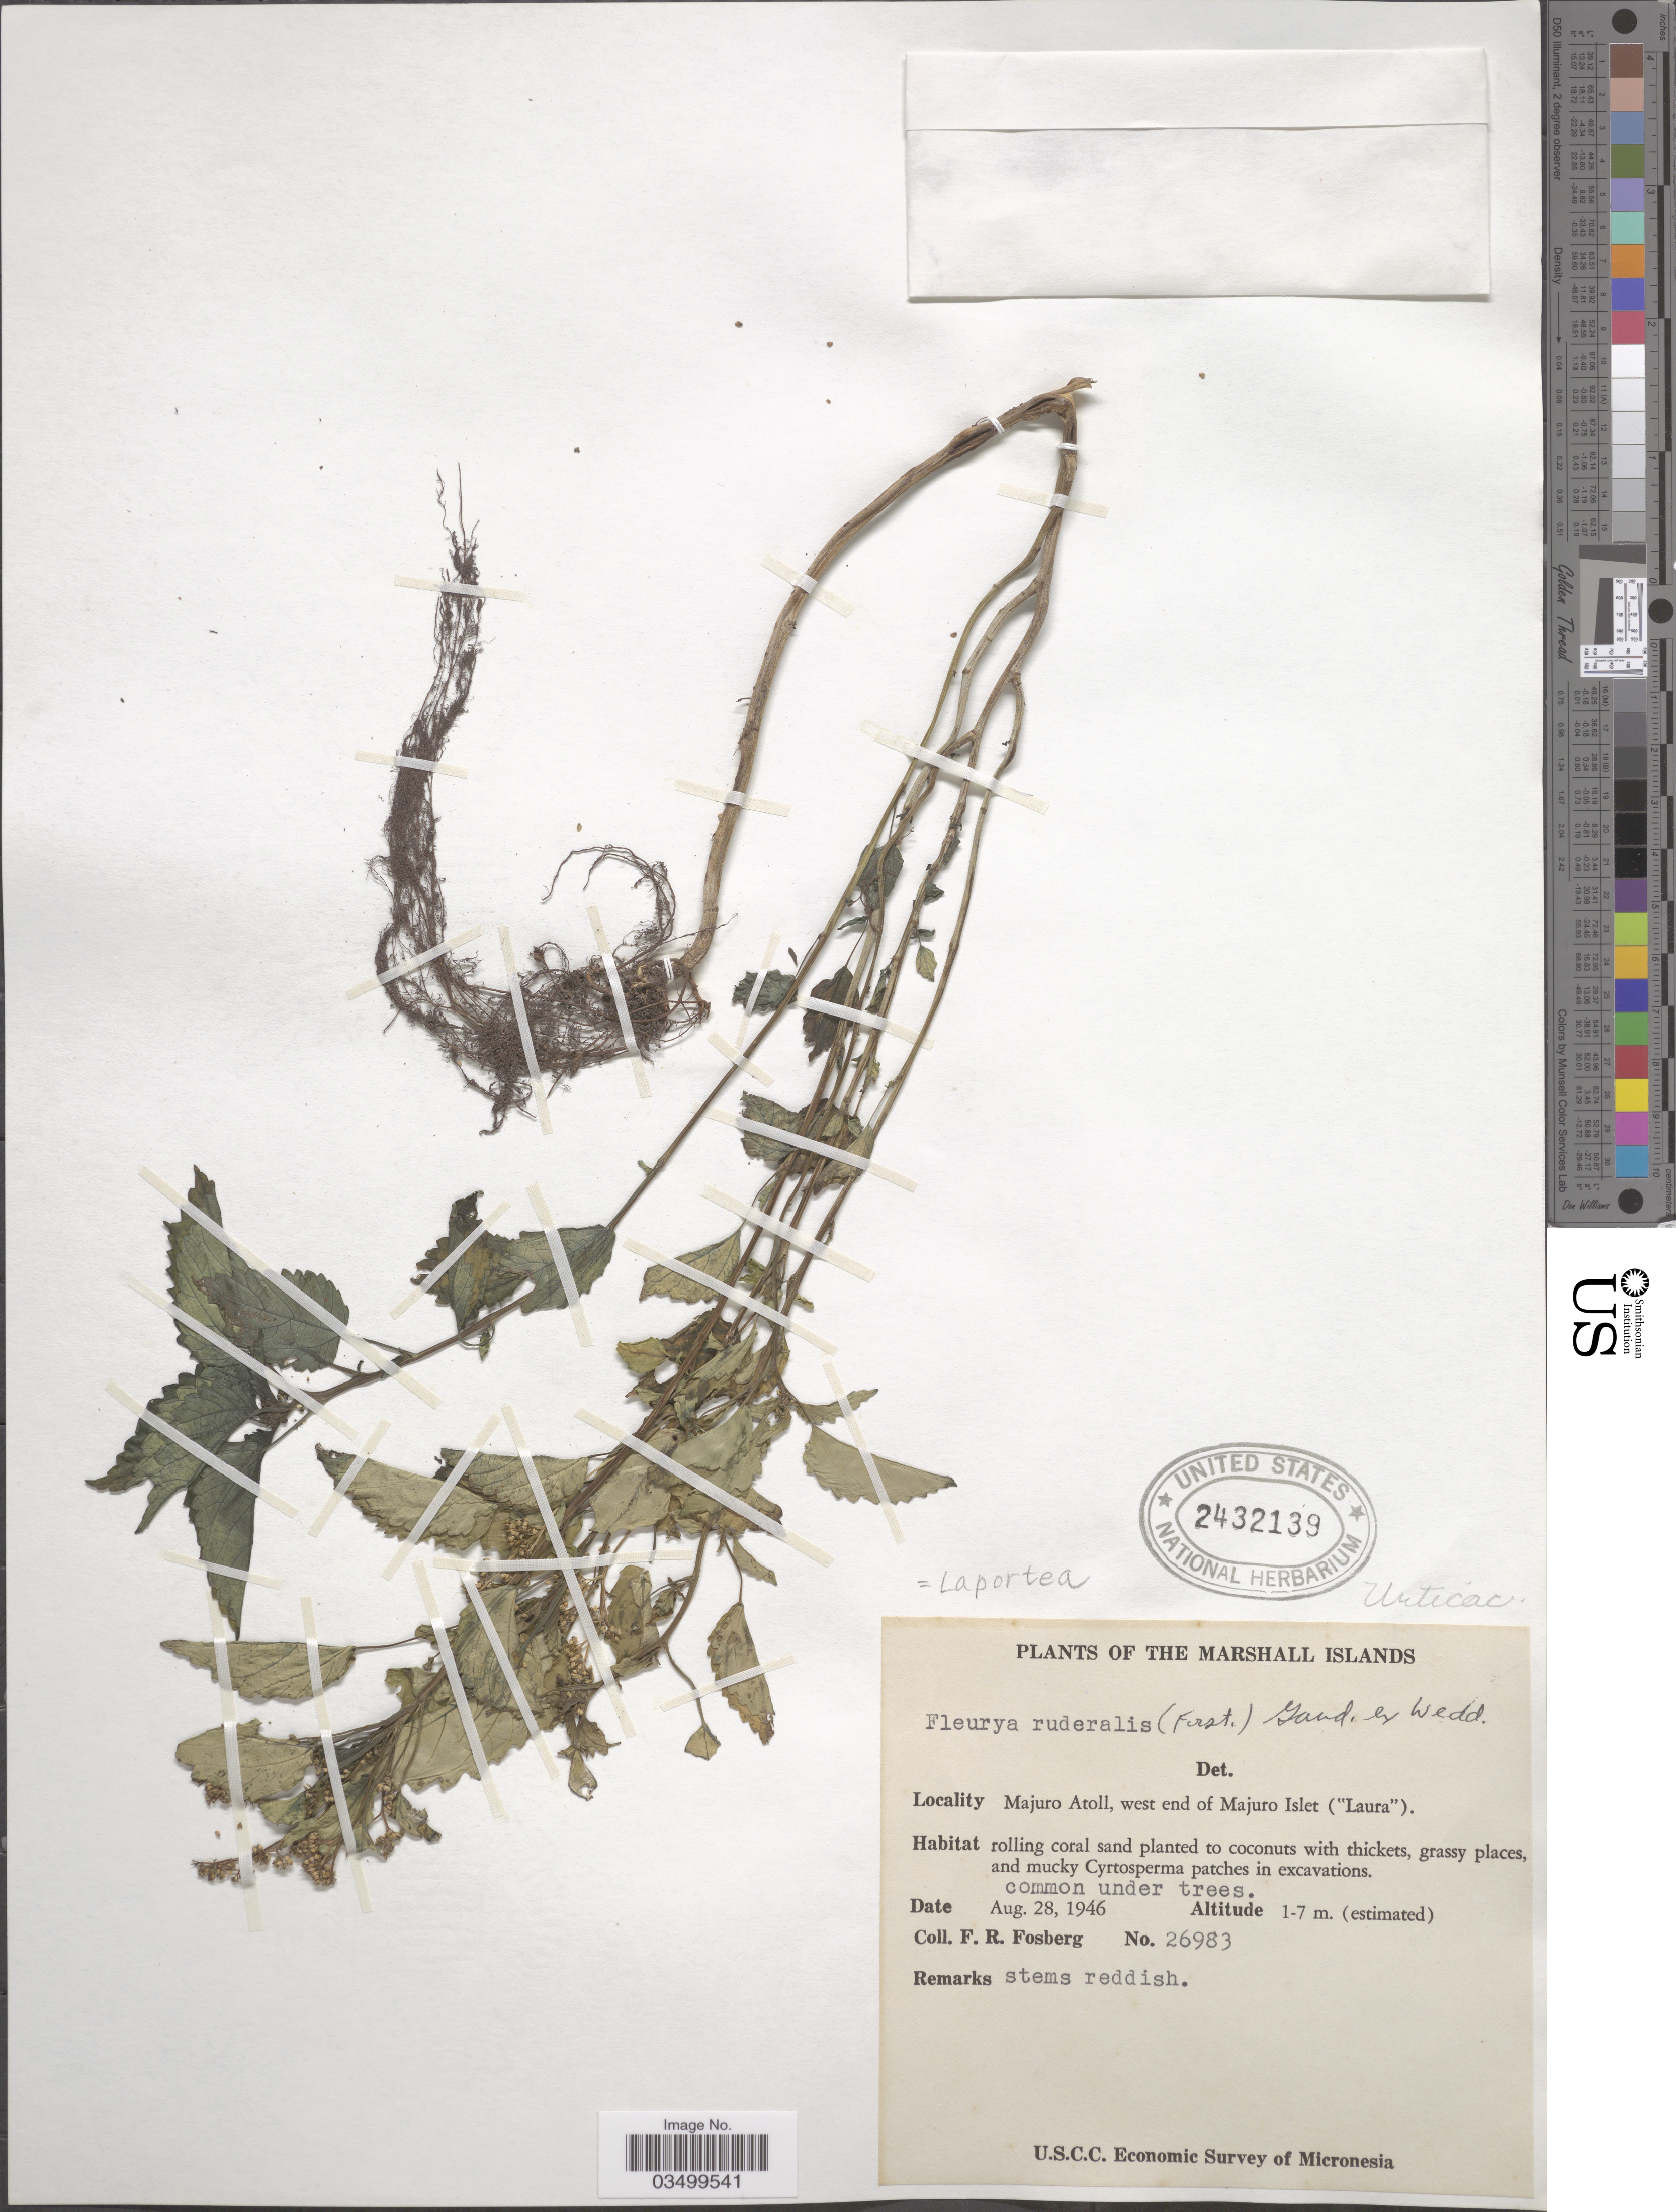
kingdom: Plantae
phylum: Tracheophyta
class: Magnoliopsida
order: Rosales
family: Urticaceae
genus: Laportea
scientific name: Laportea ruderalis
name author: (G. Forst.) Chew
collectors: F. R. Fosberg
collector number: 26983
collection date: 1946-08-28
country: Marshall Islands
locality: Majuro Atoll, west end of Majuro Islet ('Laura').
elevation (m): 1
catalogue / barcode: US 2432139